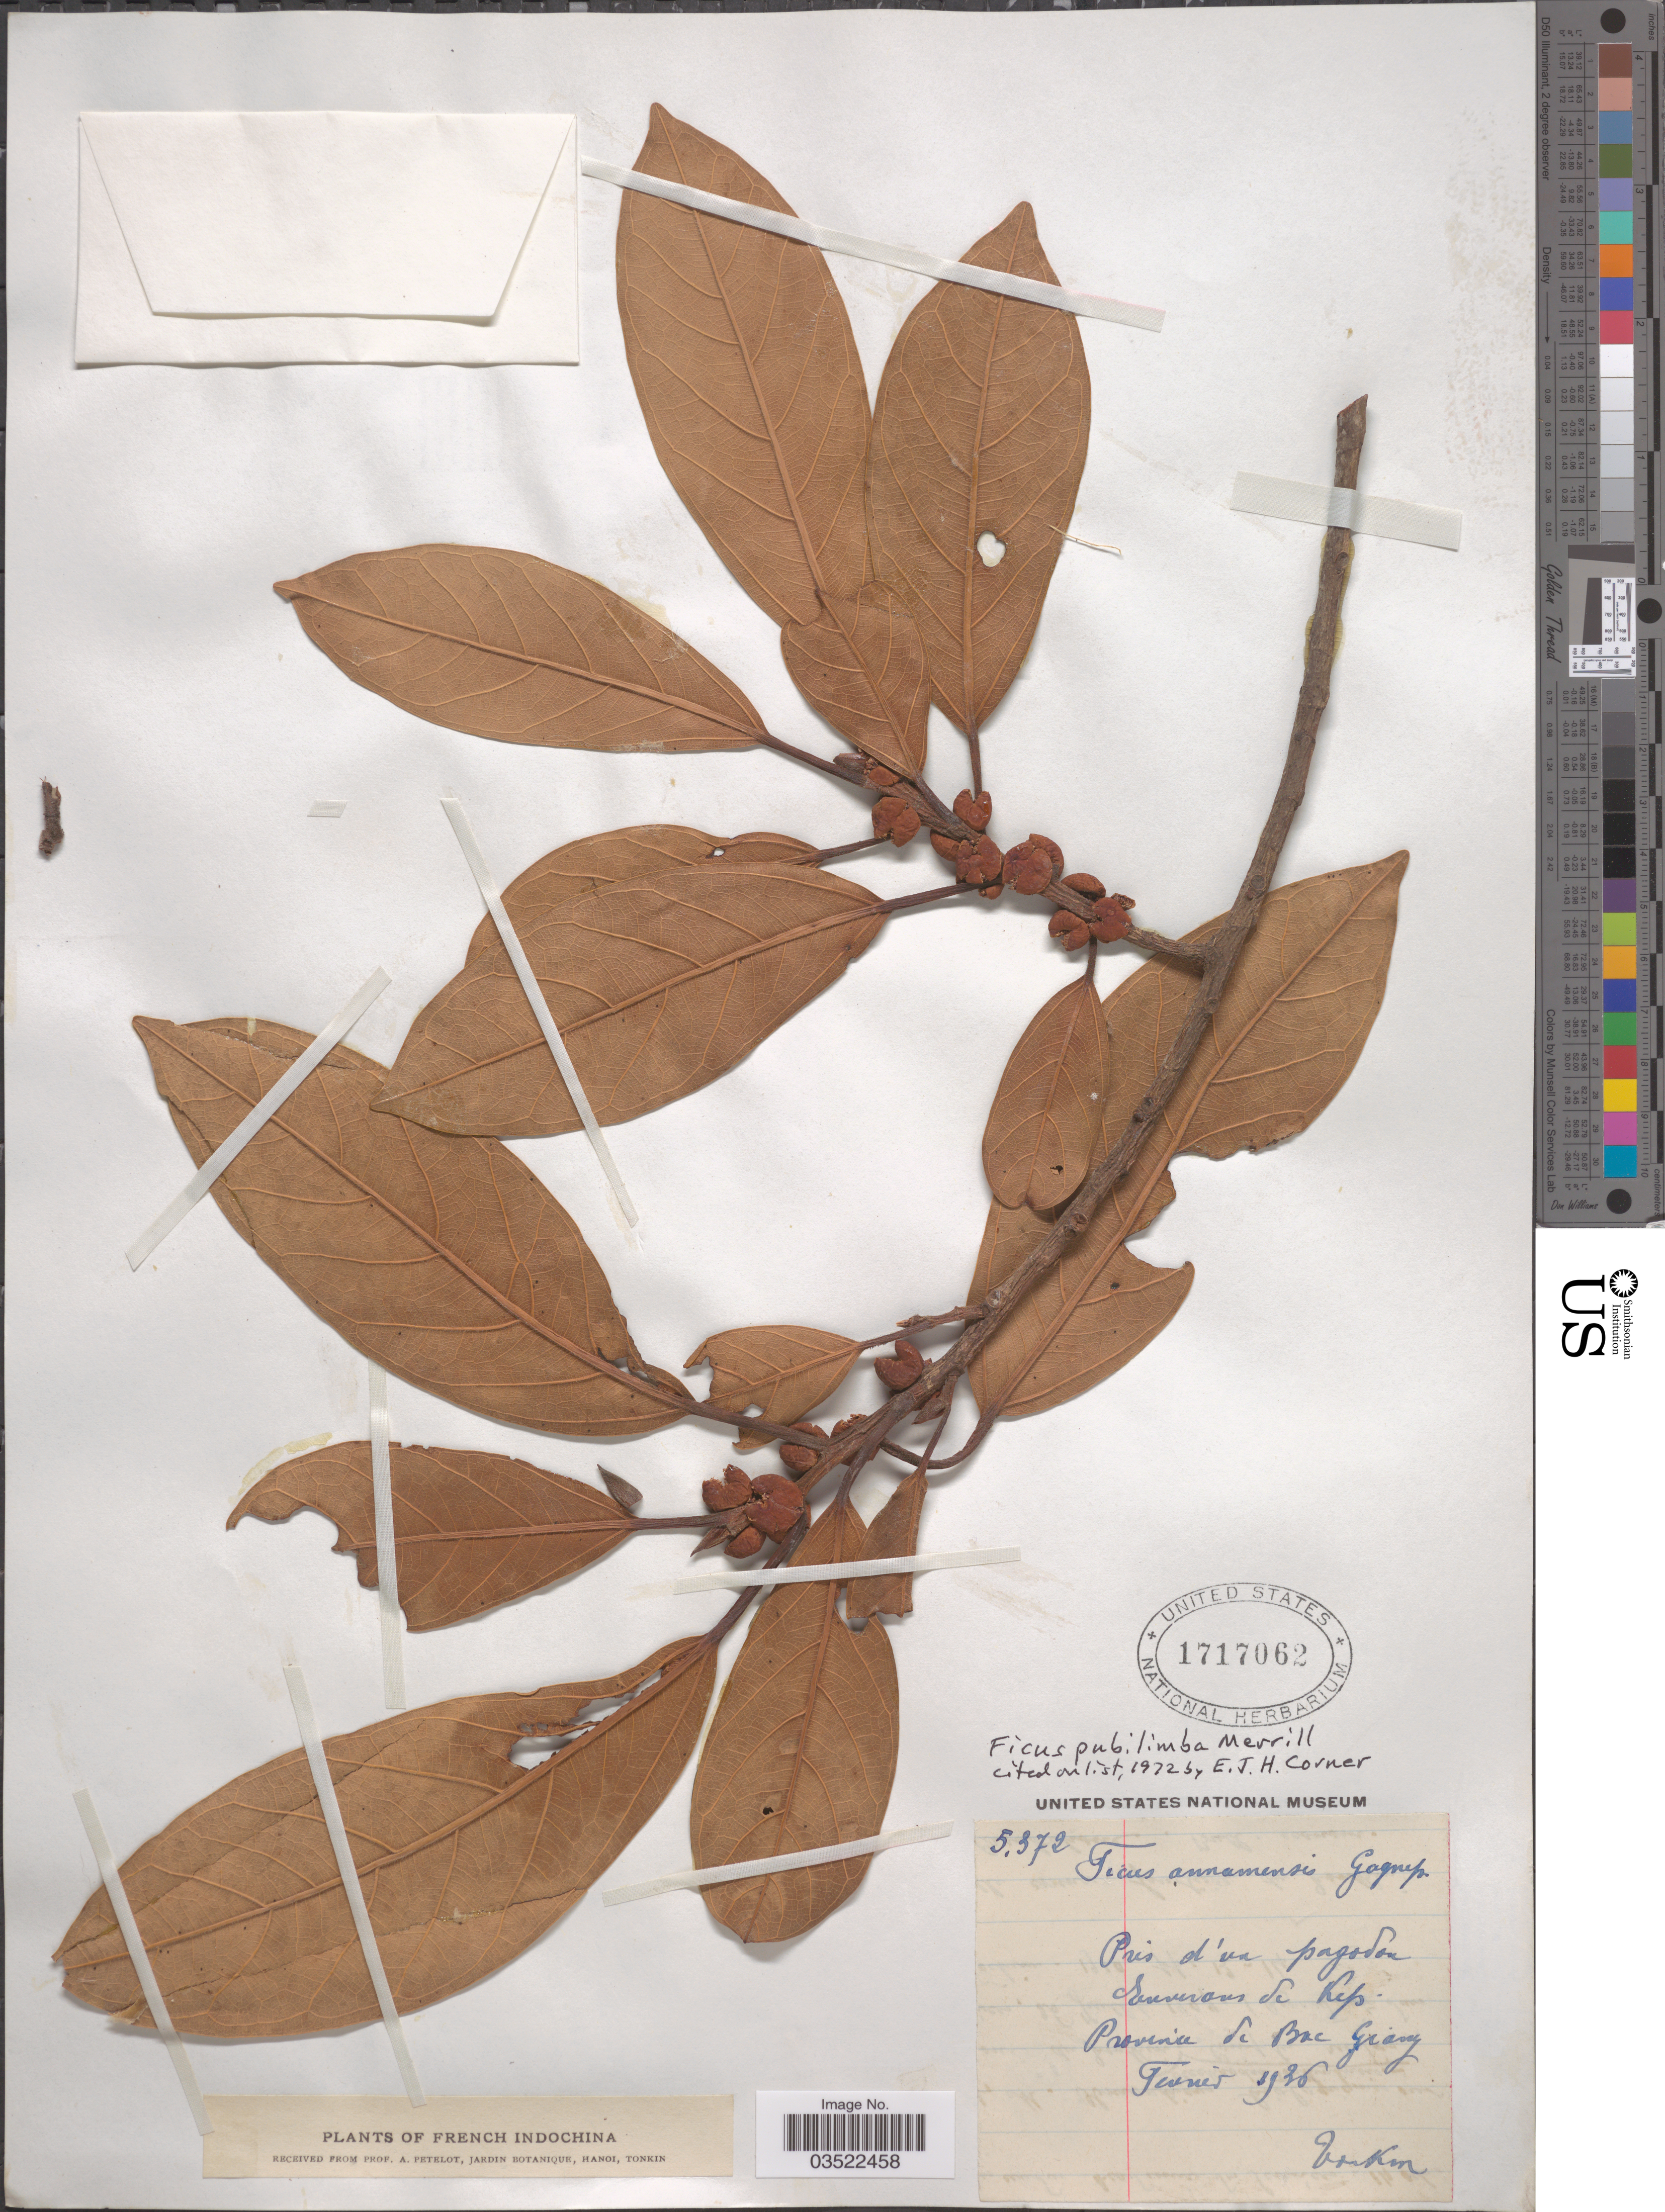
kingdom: Plantae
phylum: Tracheophyta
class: Magnoliopsida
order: Rosales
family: Moraceae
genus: Ficus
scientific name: Ficus pubilimba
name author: Merr.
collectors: A. Petelot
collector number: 5372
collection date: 1936-02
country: Vietnam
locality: French Indochina. Près d'un pagodon*. Environs de Kep. Province de Bac Giang.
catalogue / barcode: US 1717062